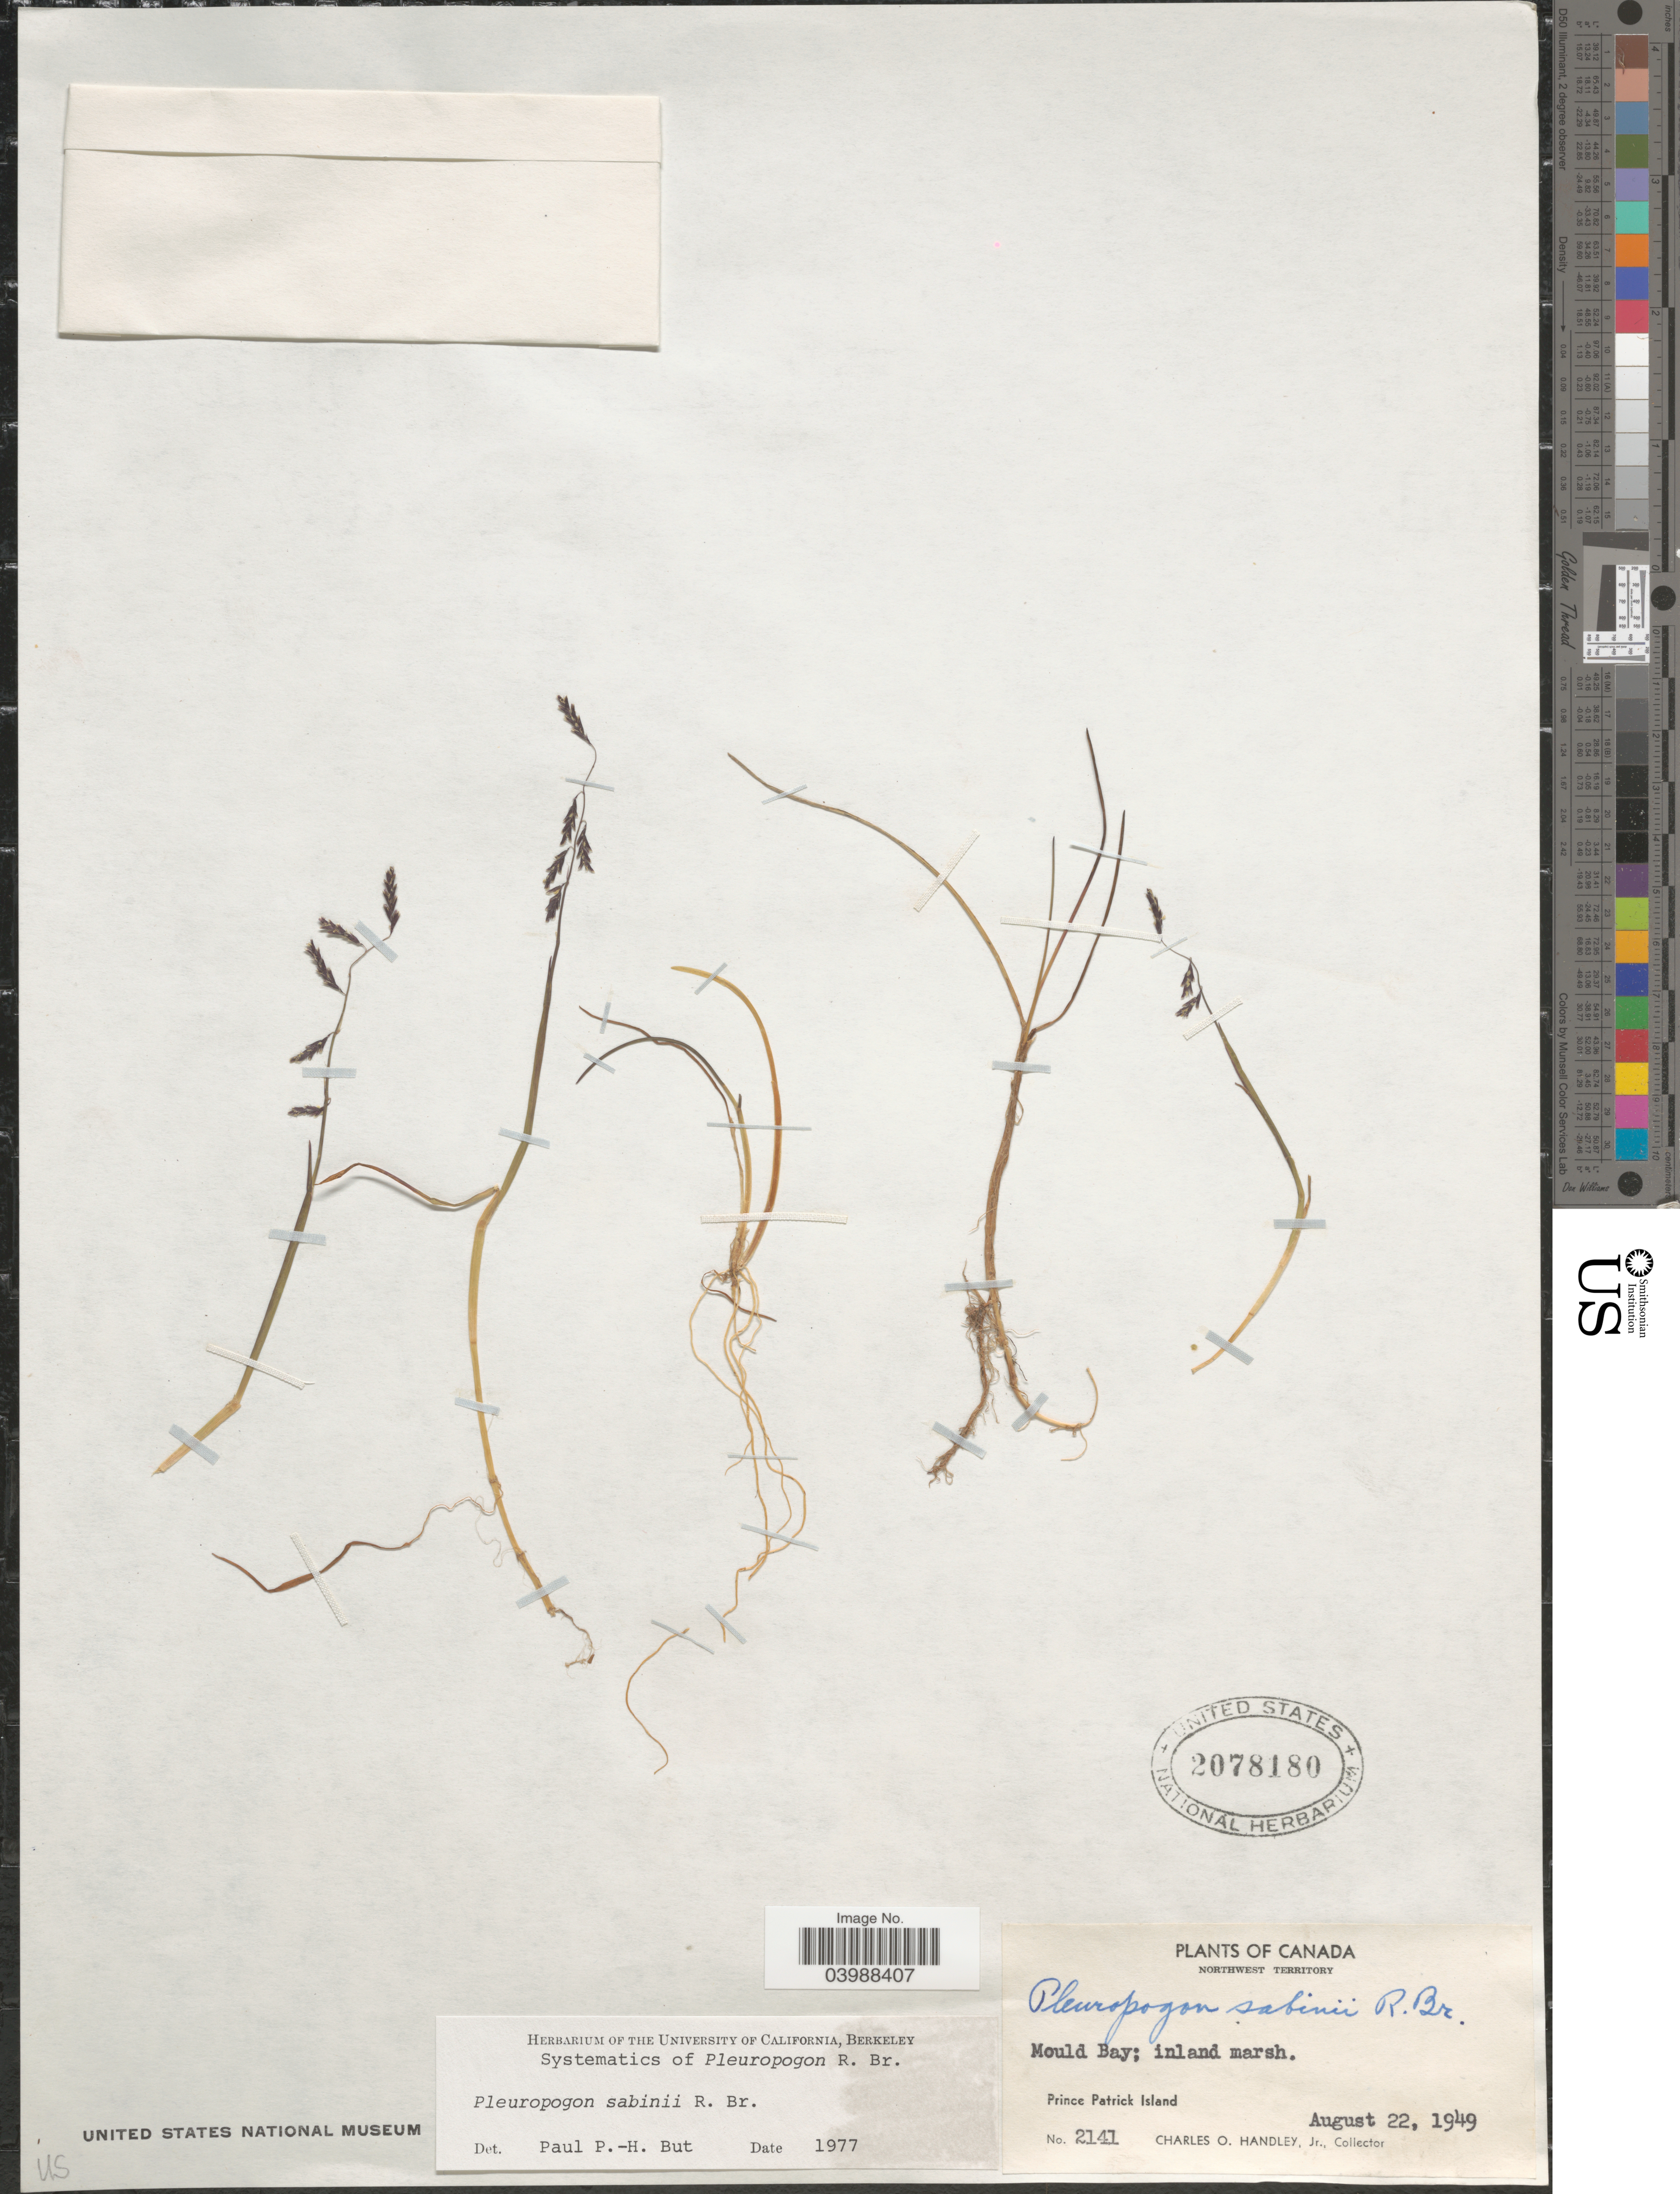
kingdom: Plantae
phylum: Tracheophyta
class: Liliopsida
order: Poales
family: Poaceae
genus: Pleuropogon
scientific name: Pleuropogon sabinei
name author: R. Br.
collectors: C. Handley Jr.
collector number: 2141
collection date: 1949-08-22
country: Canada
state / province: Northwest Territories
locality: Northwest Territory. Mould Bay; inland marsh. Prince Patrick Island.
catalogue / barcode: US 2078180